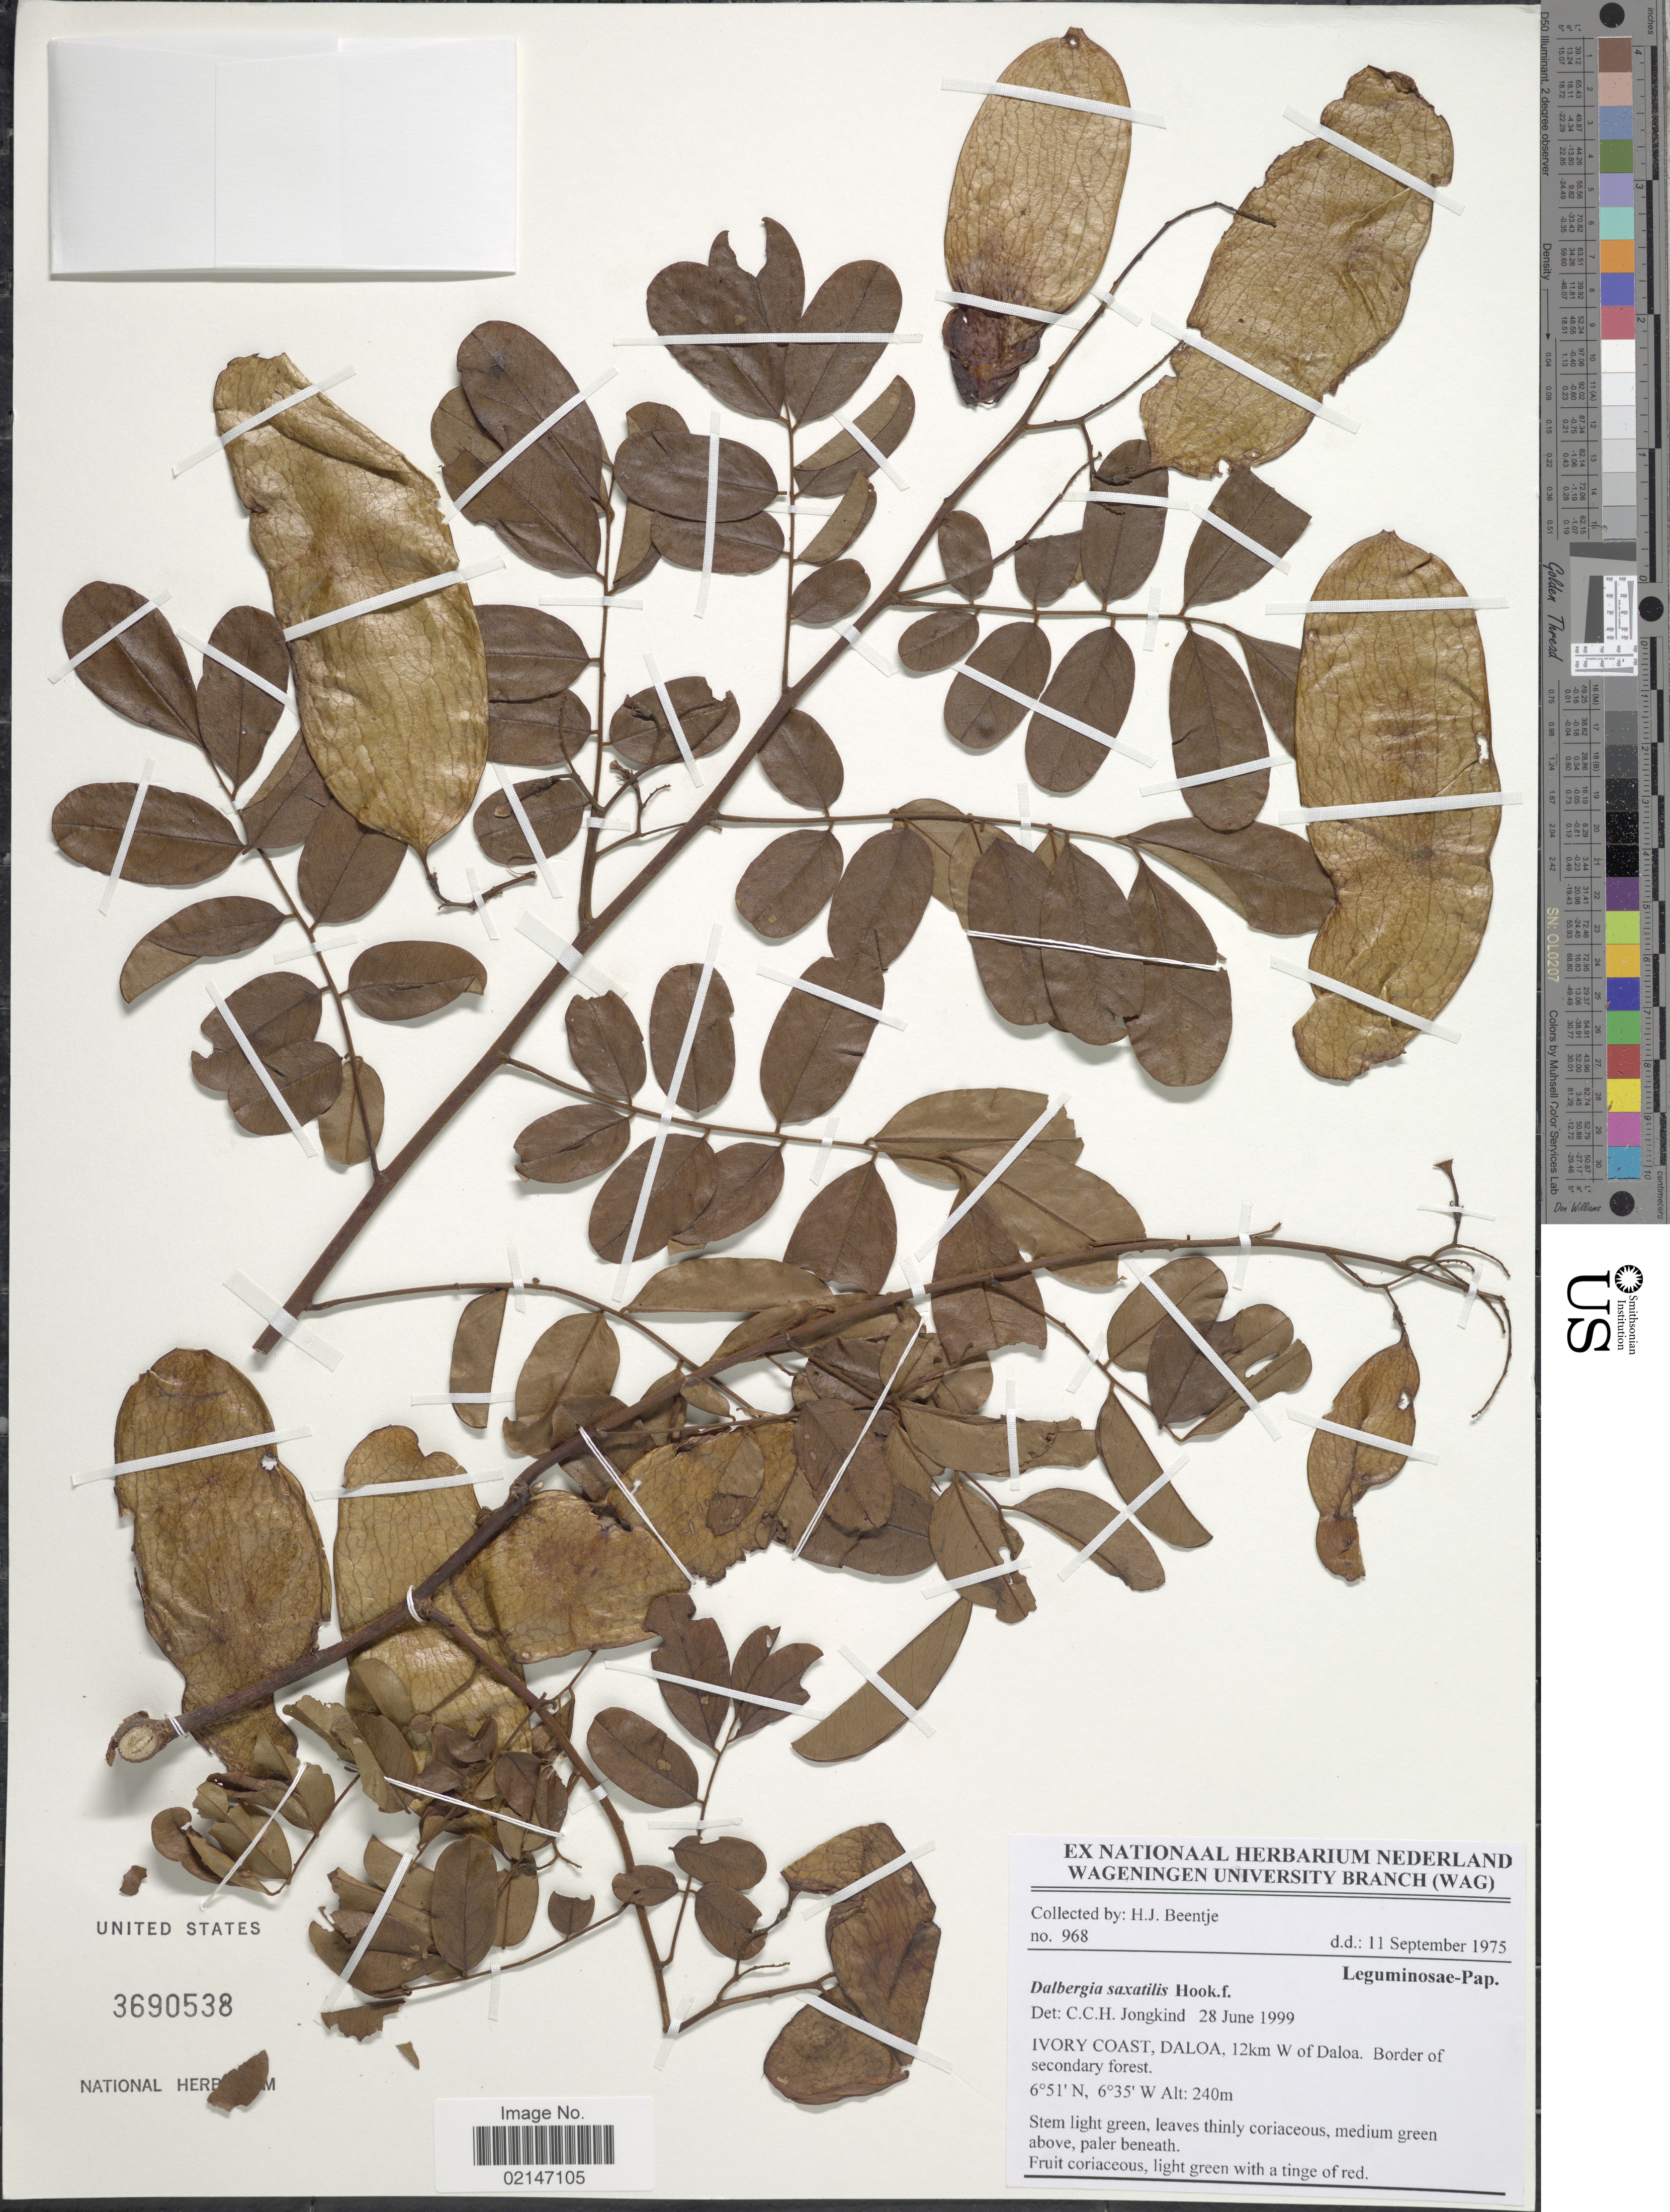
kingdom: Plantae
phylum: Tracheophyta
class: Magnoliopsida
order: Fabales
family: Fabaceae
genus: Dalbergia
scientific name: Dalbergia saxatilis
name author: Hook. f.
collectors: H. J. Beentje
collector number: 968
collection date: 1975-09-11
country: Ivory Coast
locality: Daloa, 12km W of Daloa, border of secondary forest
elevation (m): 240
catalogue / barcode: US 3690538